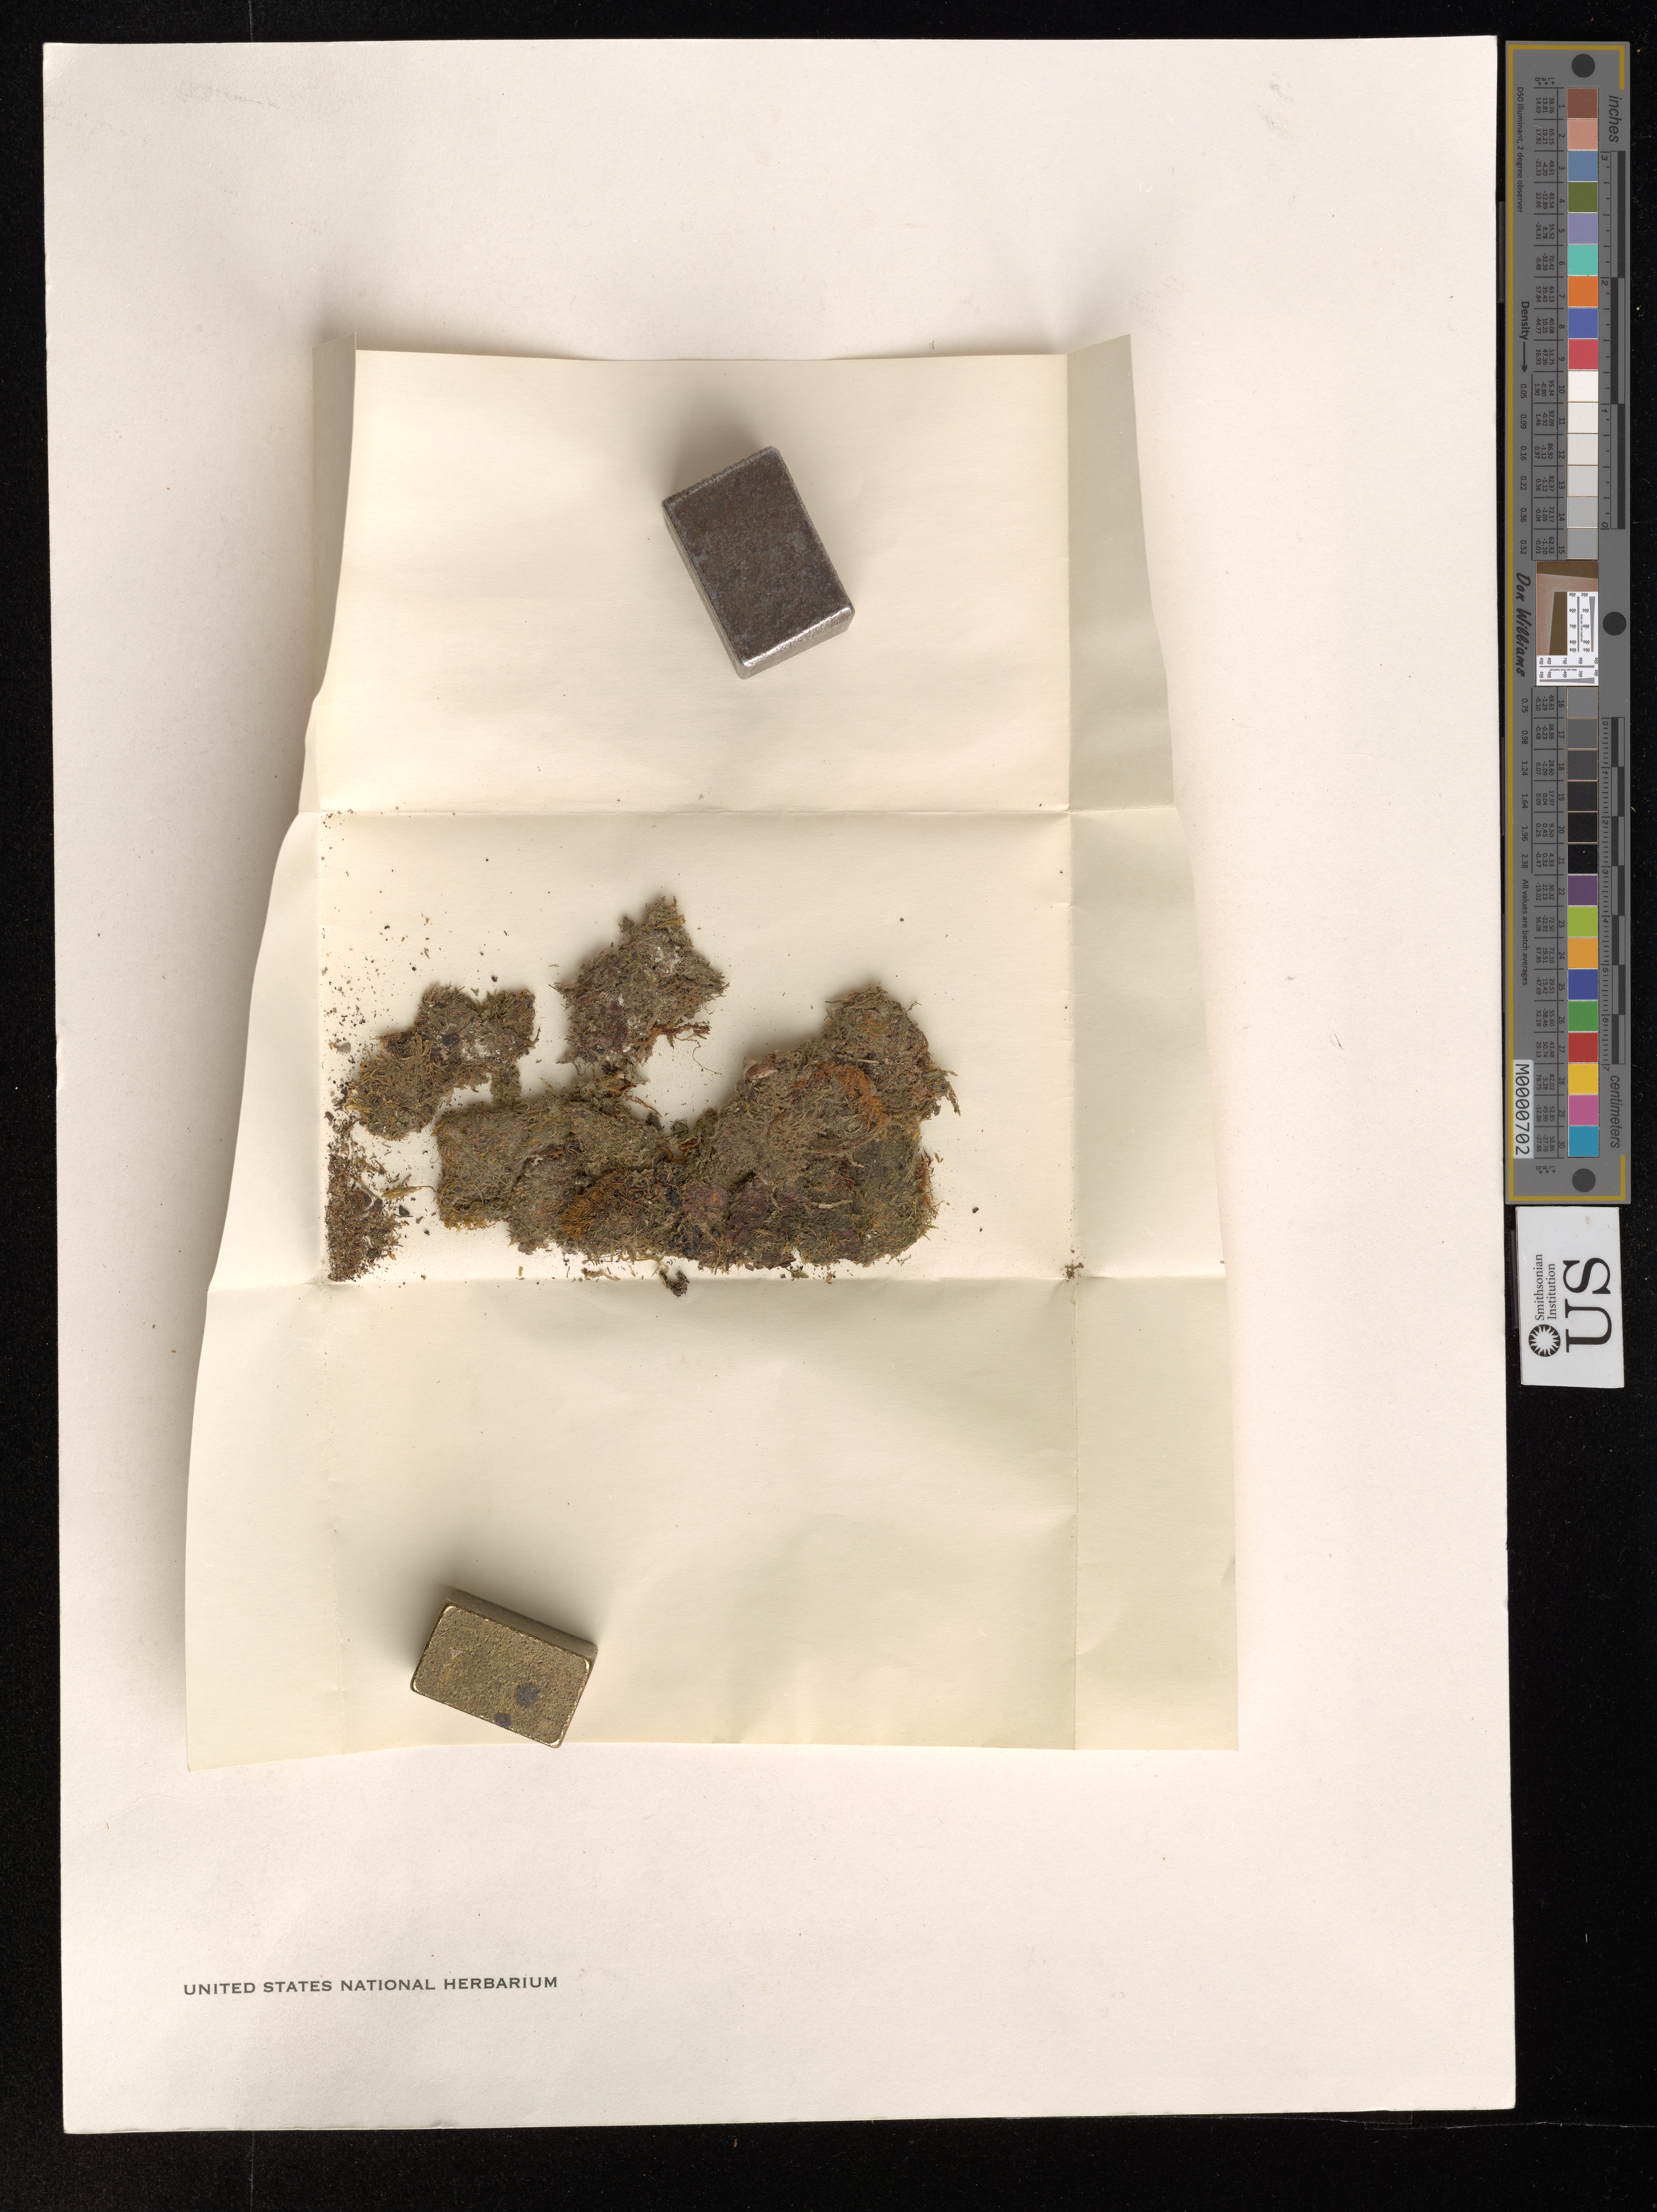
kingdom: Plantae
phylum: Marchantiophyta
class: Jungermanniopsida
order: Metzgeriales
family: Metzgeriaceae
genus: Metzgeria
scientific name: Metzgeria conjugata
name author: Lindb.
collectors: T. C. Frye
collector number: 31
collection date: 1934-07-19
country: United States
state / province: Montana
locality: Glacier National Park. Along Avalanche Creek.